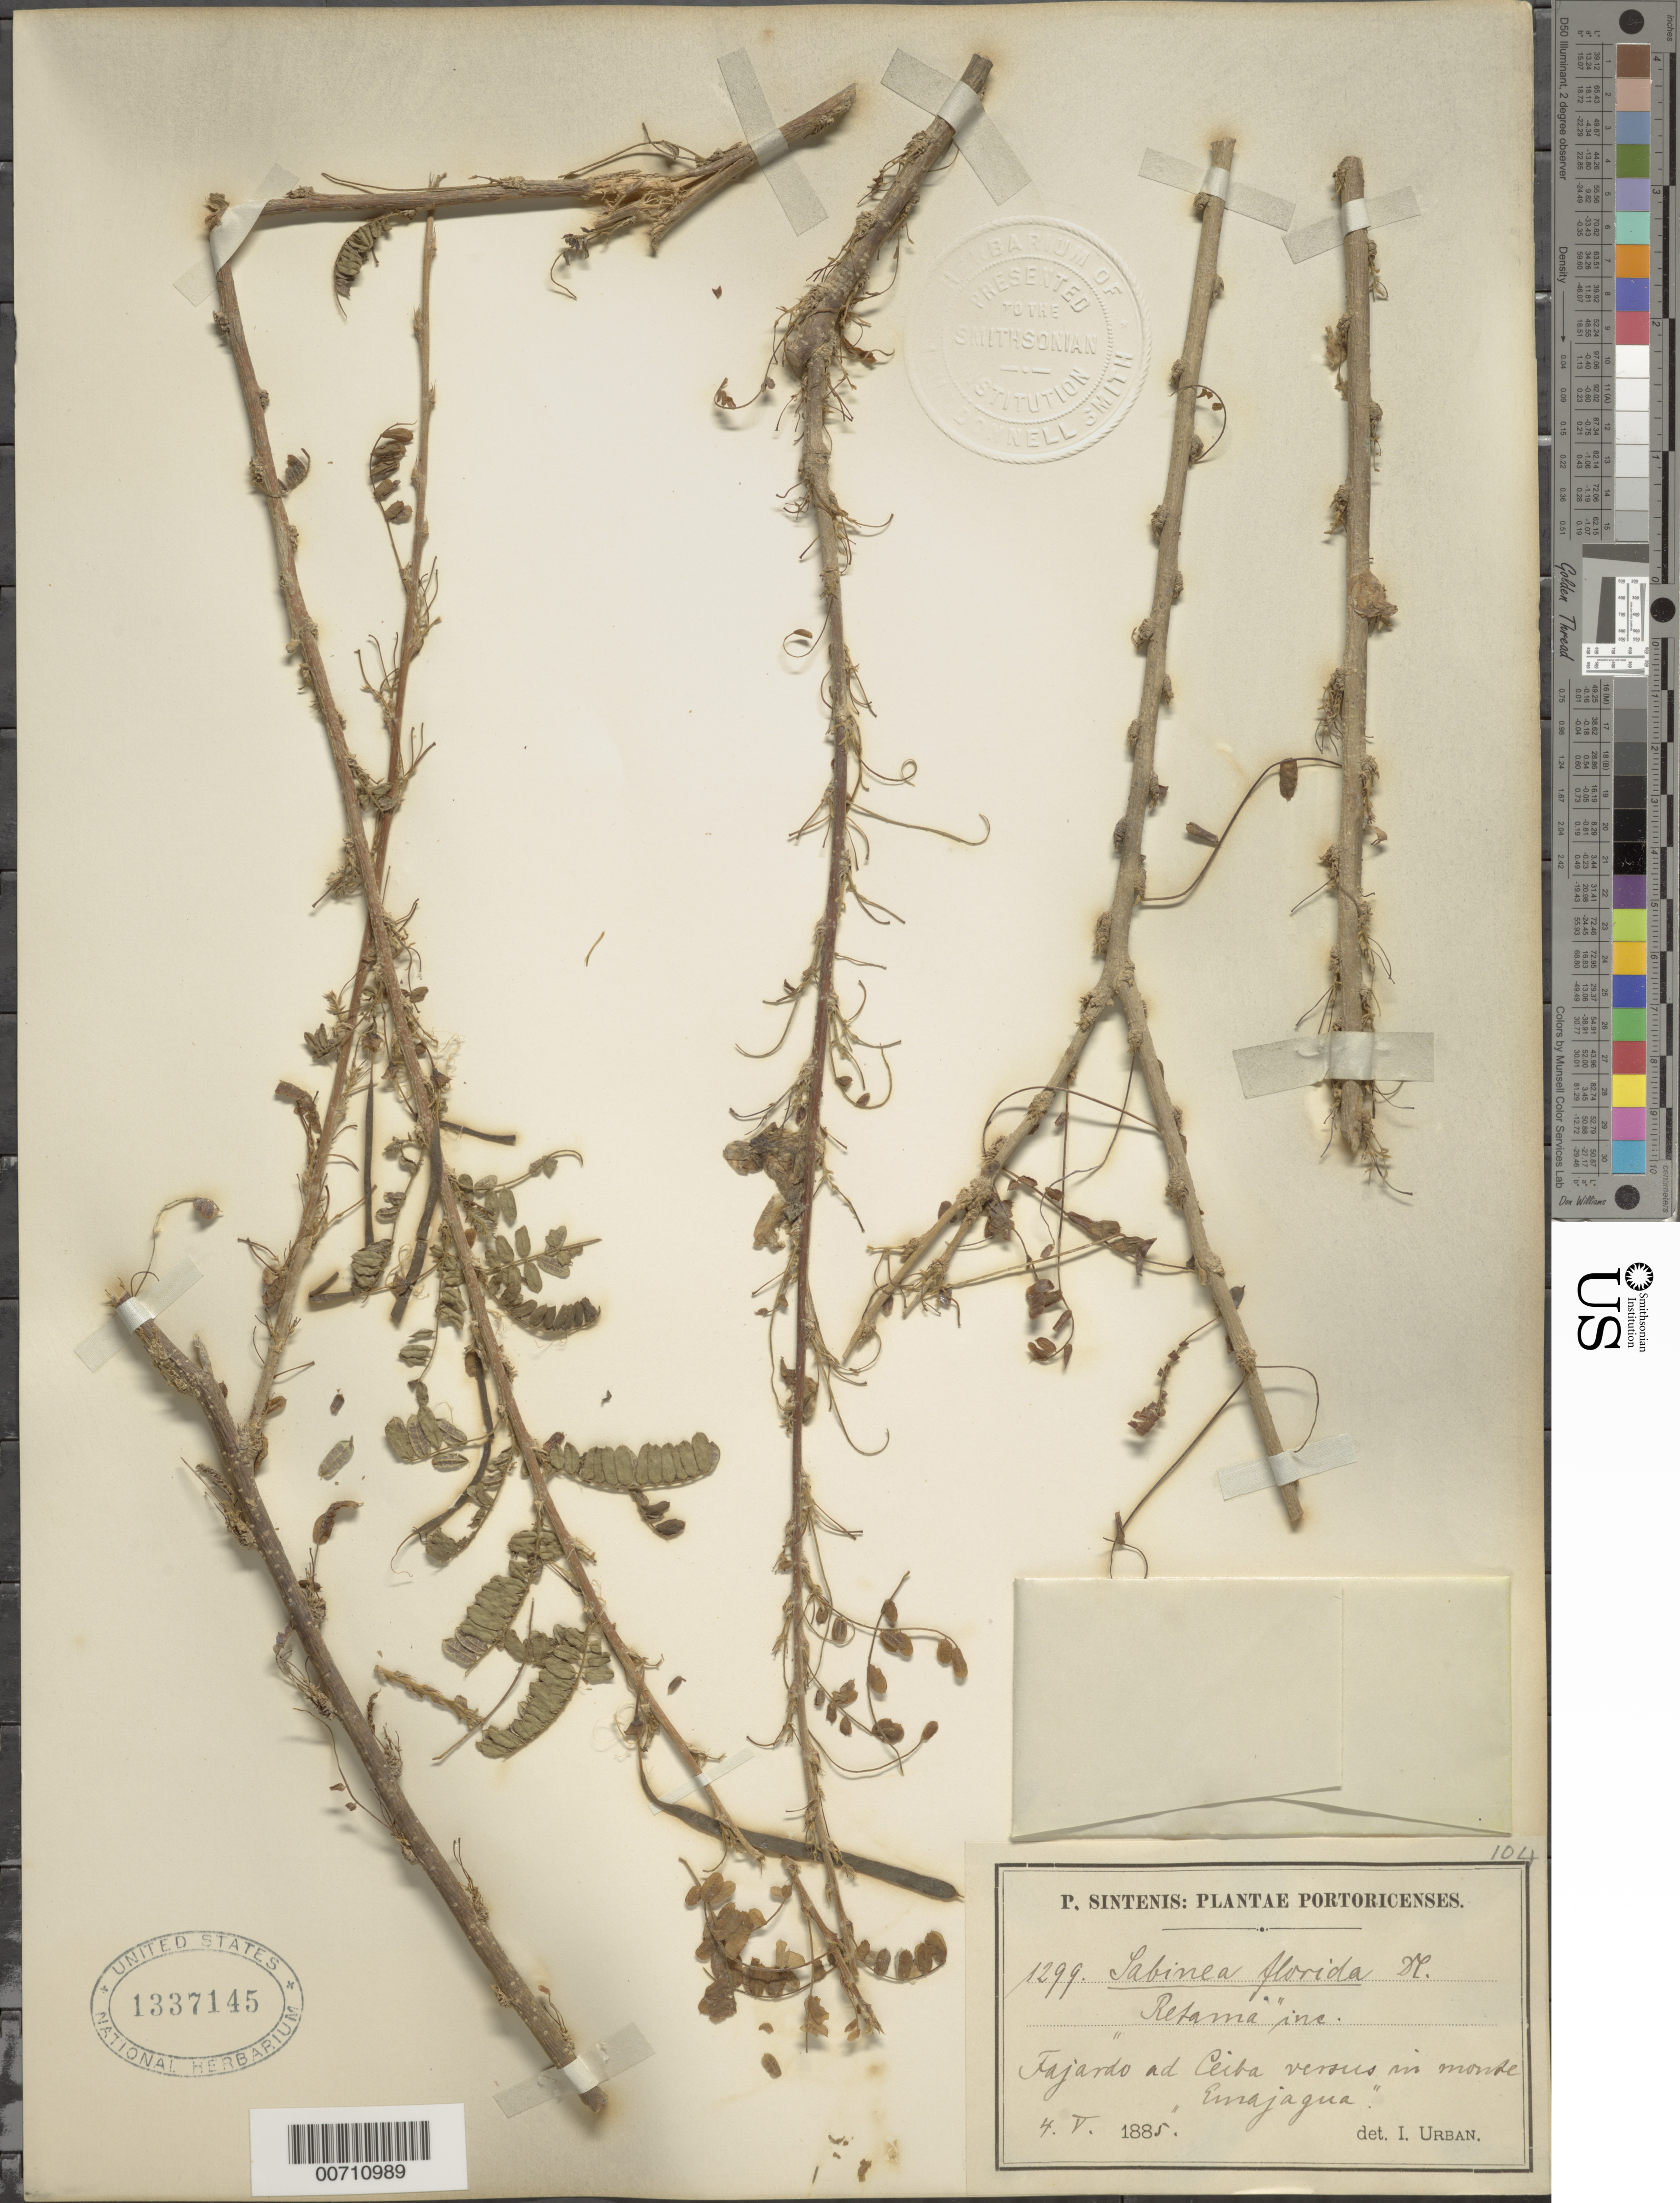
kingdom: Plantae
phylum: Tracheophyta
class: Magnoliopsida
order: Fabales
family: Fabaceae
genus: Poitea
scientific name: Poitea florida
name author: (Vahl) Lavin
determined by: Strong, Mark T., (BOT), Smithsonian Institution - National Museum of Natural History (UNITED STATES)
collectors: P. Sintenis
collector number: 1299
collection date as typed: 04 May 1885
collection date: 1885-05-04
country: Puerto Rico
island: Greater Antilles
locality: Fajardo ad Ceiba versus in monte Emajagua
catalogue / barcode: US 1337145